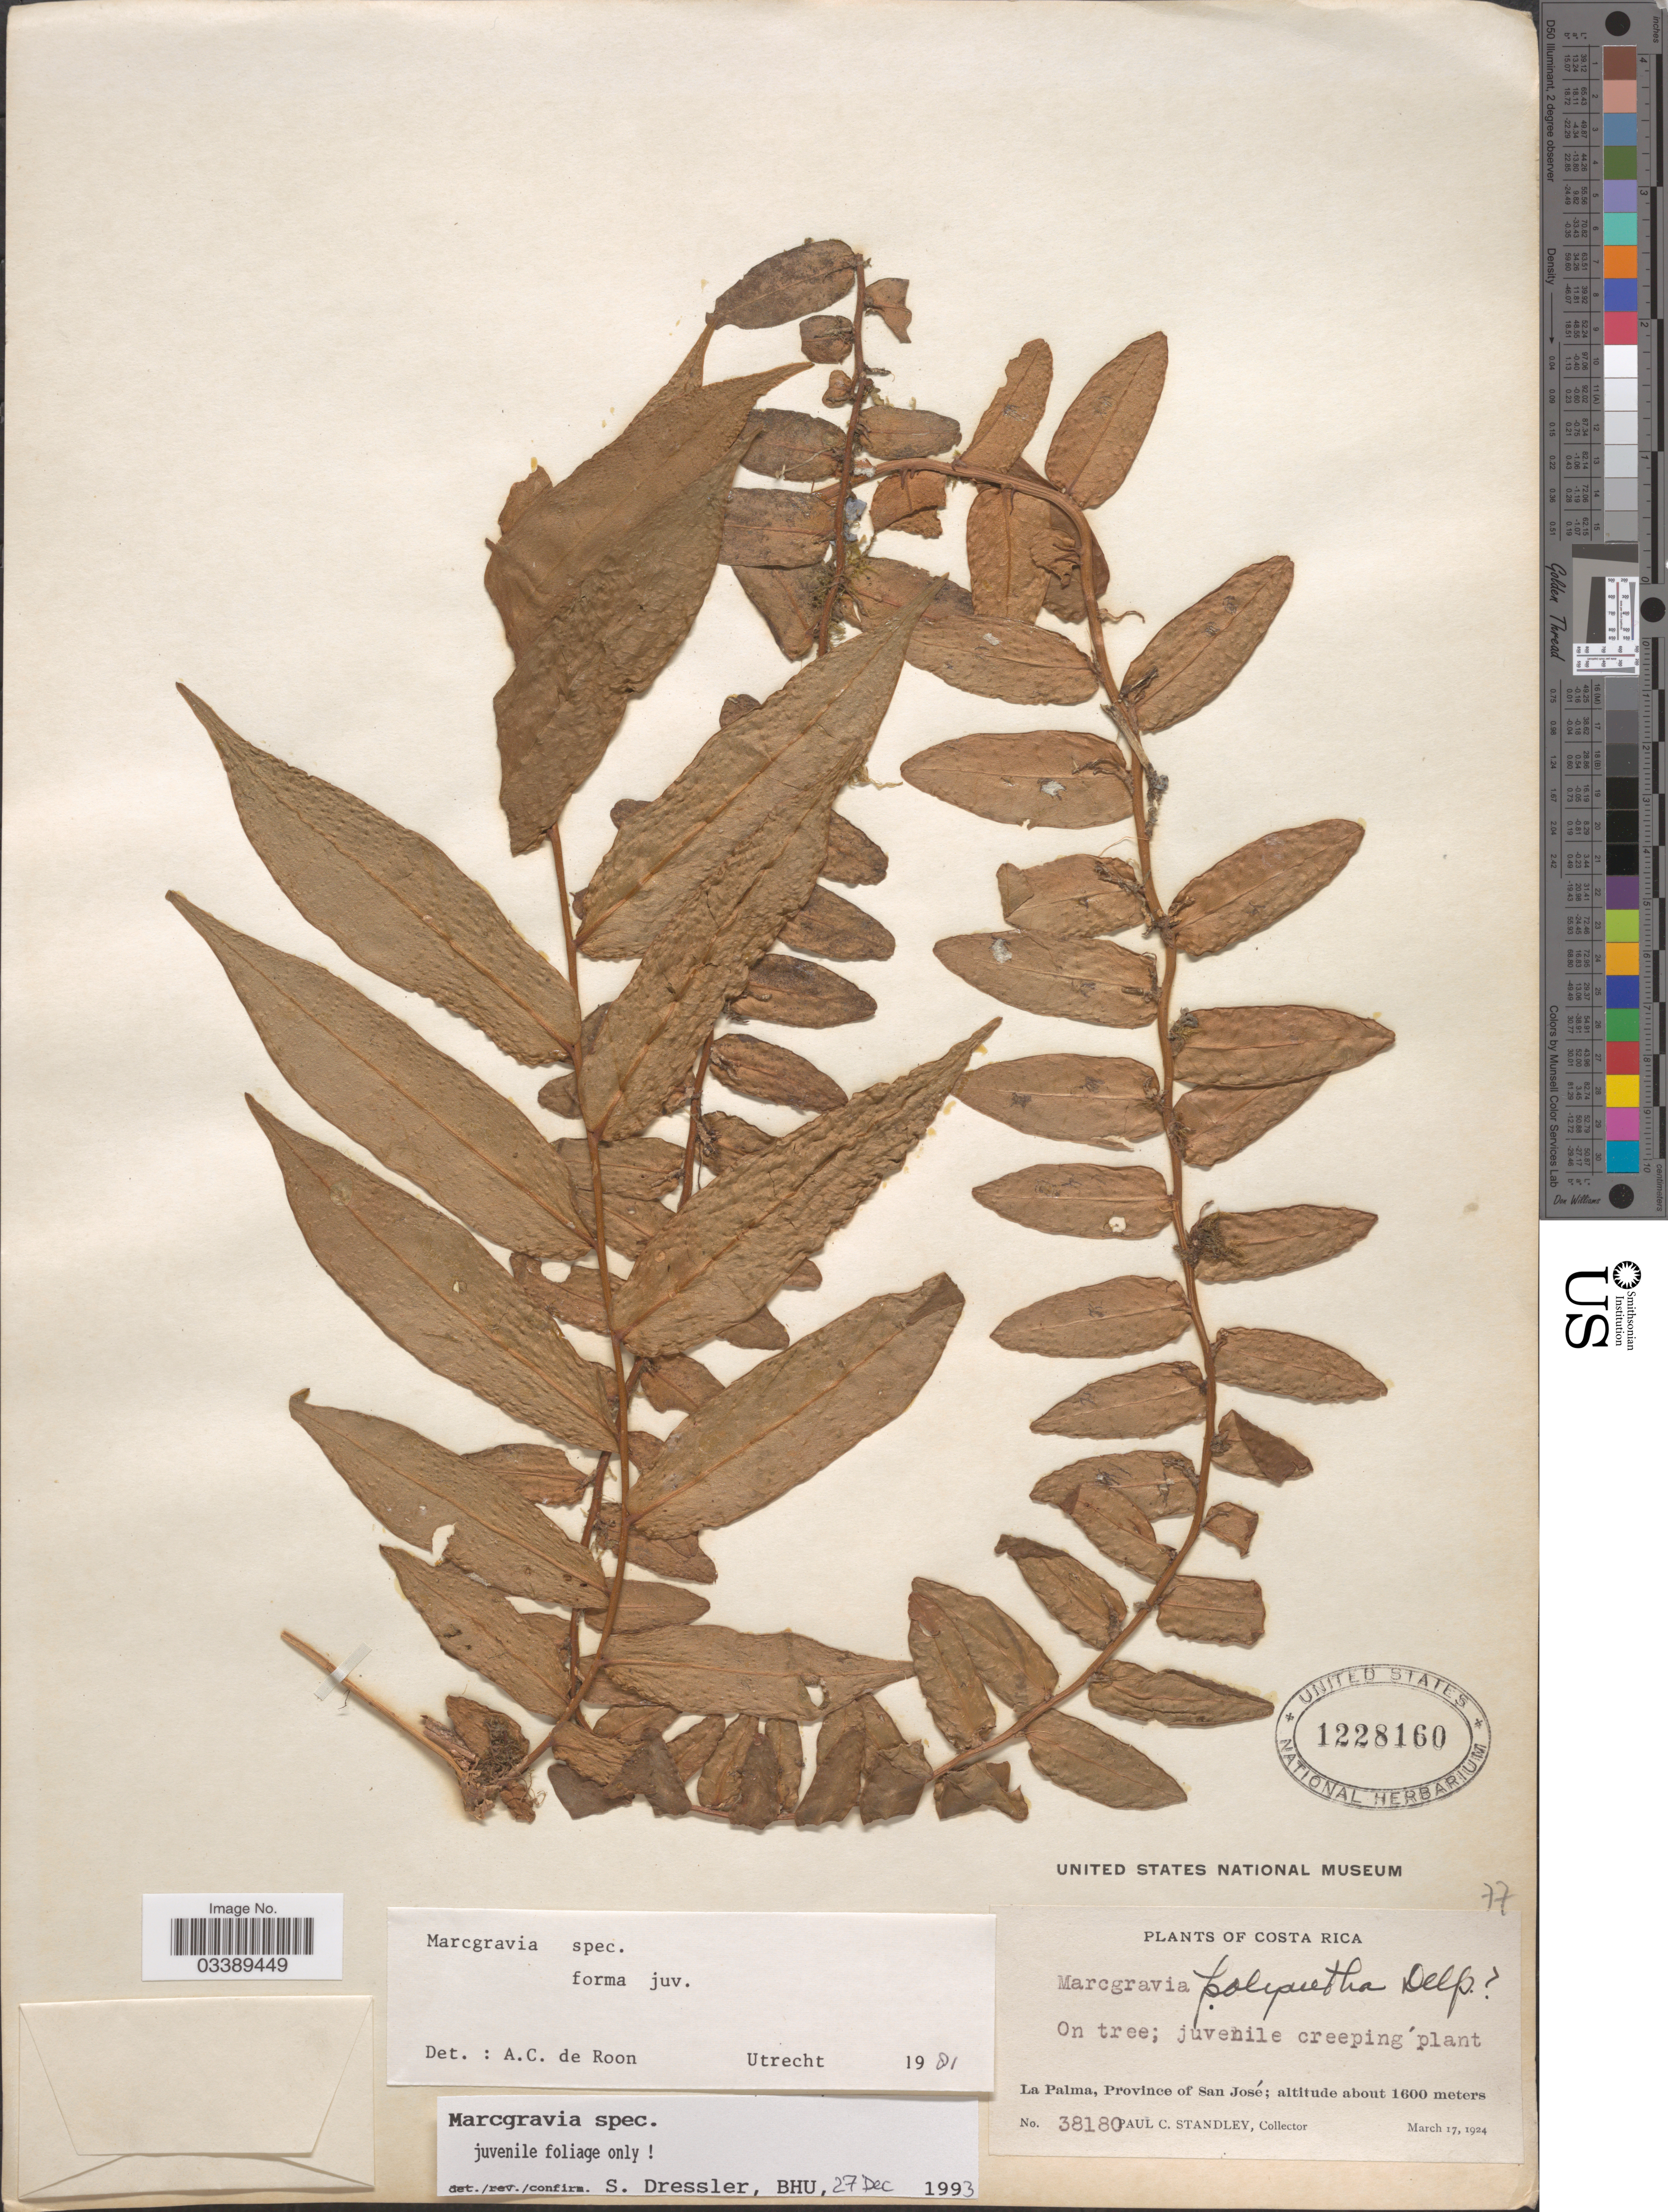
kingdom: Plantae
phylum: Tracheophyta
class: Magnoliopsida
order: Ericales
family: Marcgraviaceae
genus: Marcgravia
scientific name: Marcgravia sp.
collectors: P. C. Standley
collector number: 38180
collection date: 1924-03-17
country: Costa Rica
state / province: San José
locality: La Palma.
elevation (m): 1600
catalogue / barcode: US 1228160